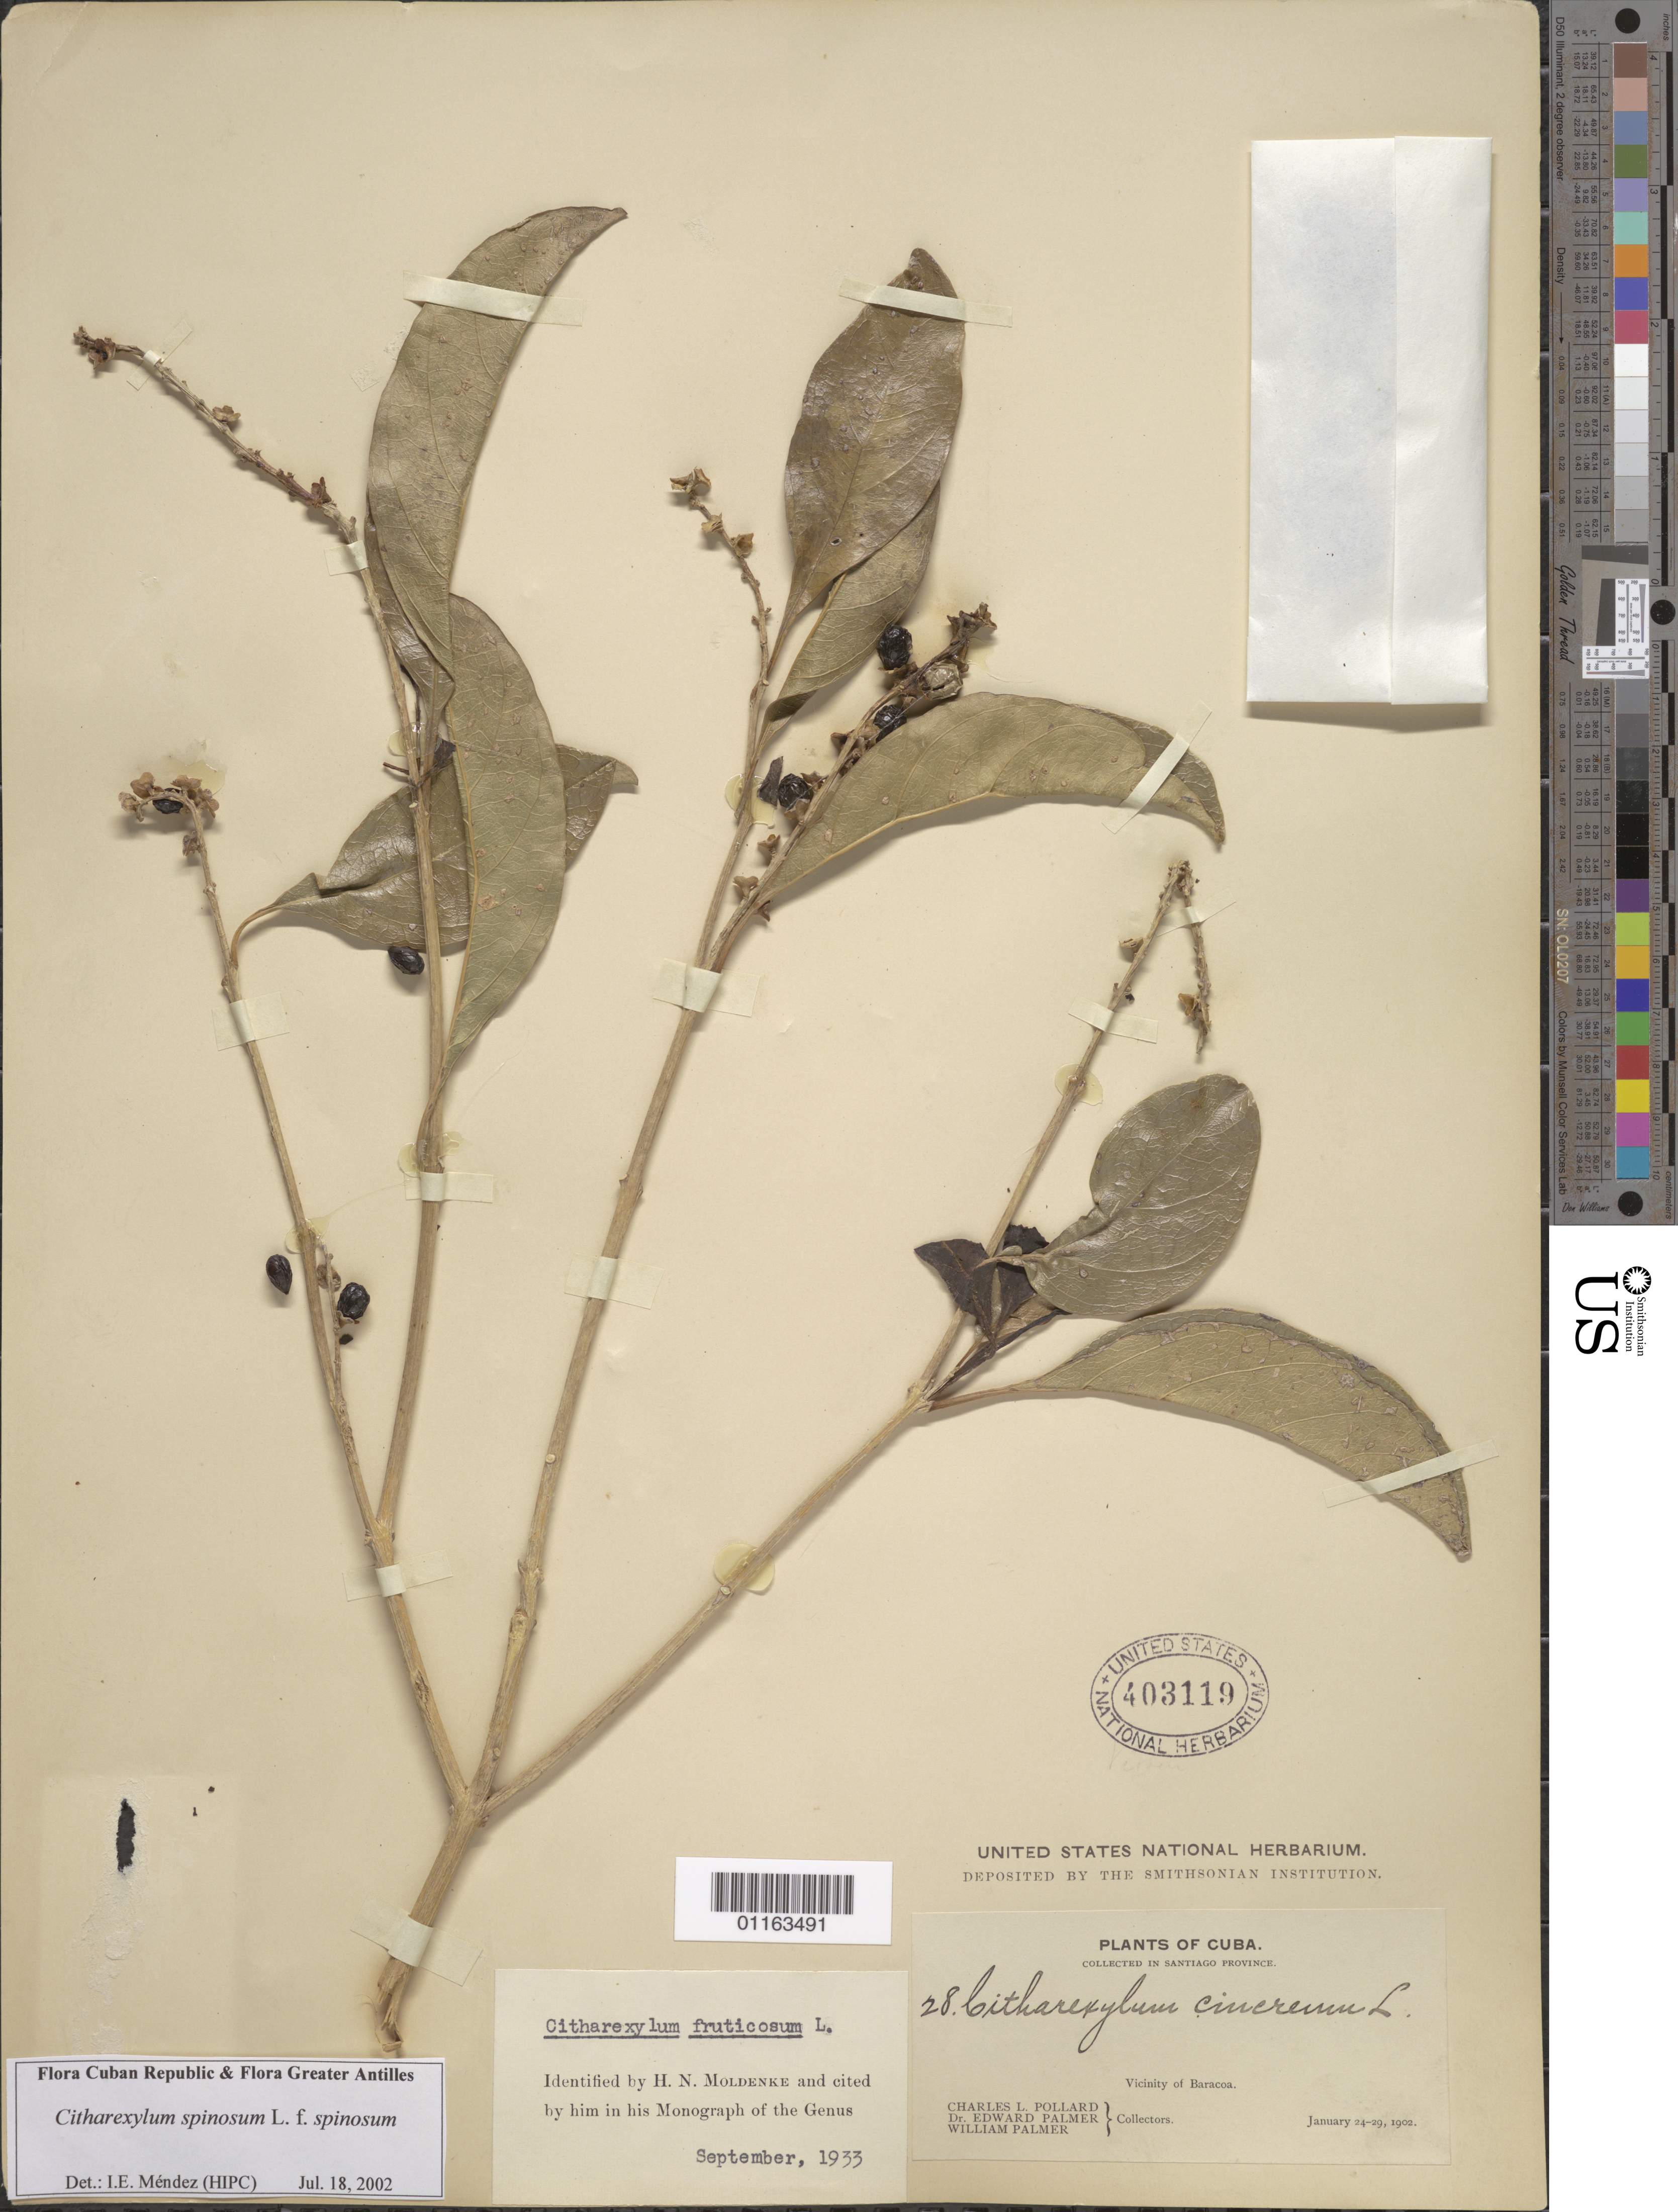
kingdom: Plantae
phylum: Tracheophyta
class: Magnoliopsida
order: Lamiales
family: Verbenaceae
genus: Citharexylum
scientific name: Citharexylum spinosum f. spinosum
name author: L.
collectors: C. L. Pollard, D. E. Palmer & W. Palmer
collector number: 28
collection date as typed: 24 Jan 1902 to 29 Jan 1902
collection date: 1902-01-24/1902-01-29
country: Cuba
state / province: Santiago de Cuba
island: Cuba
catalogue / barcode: US 403119